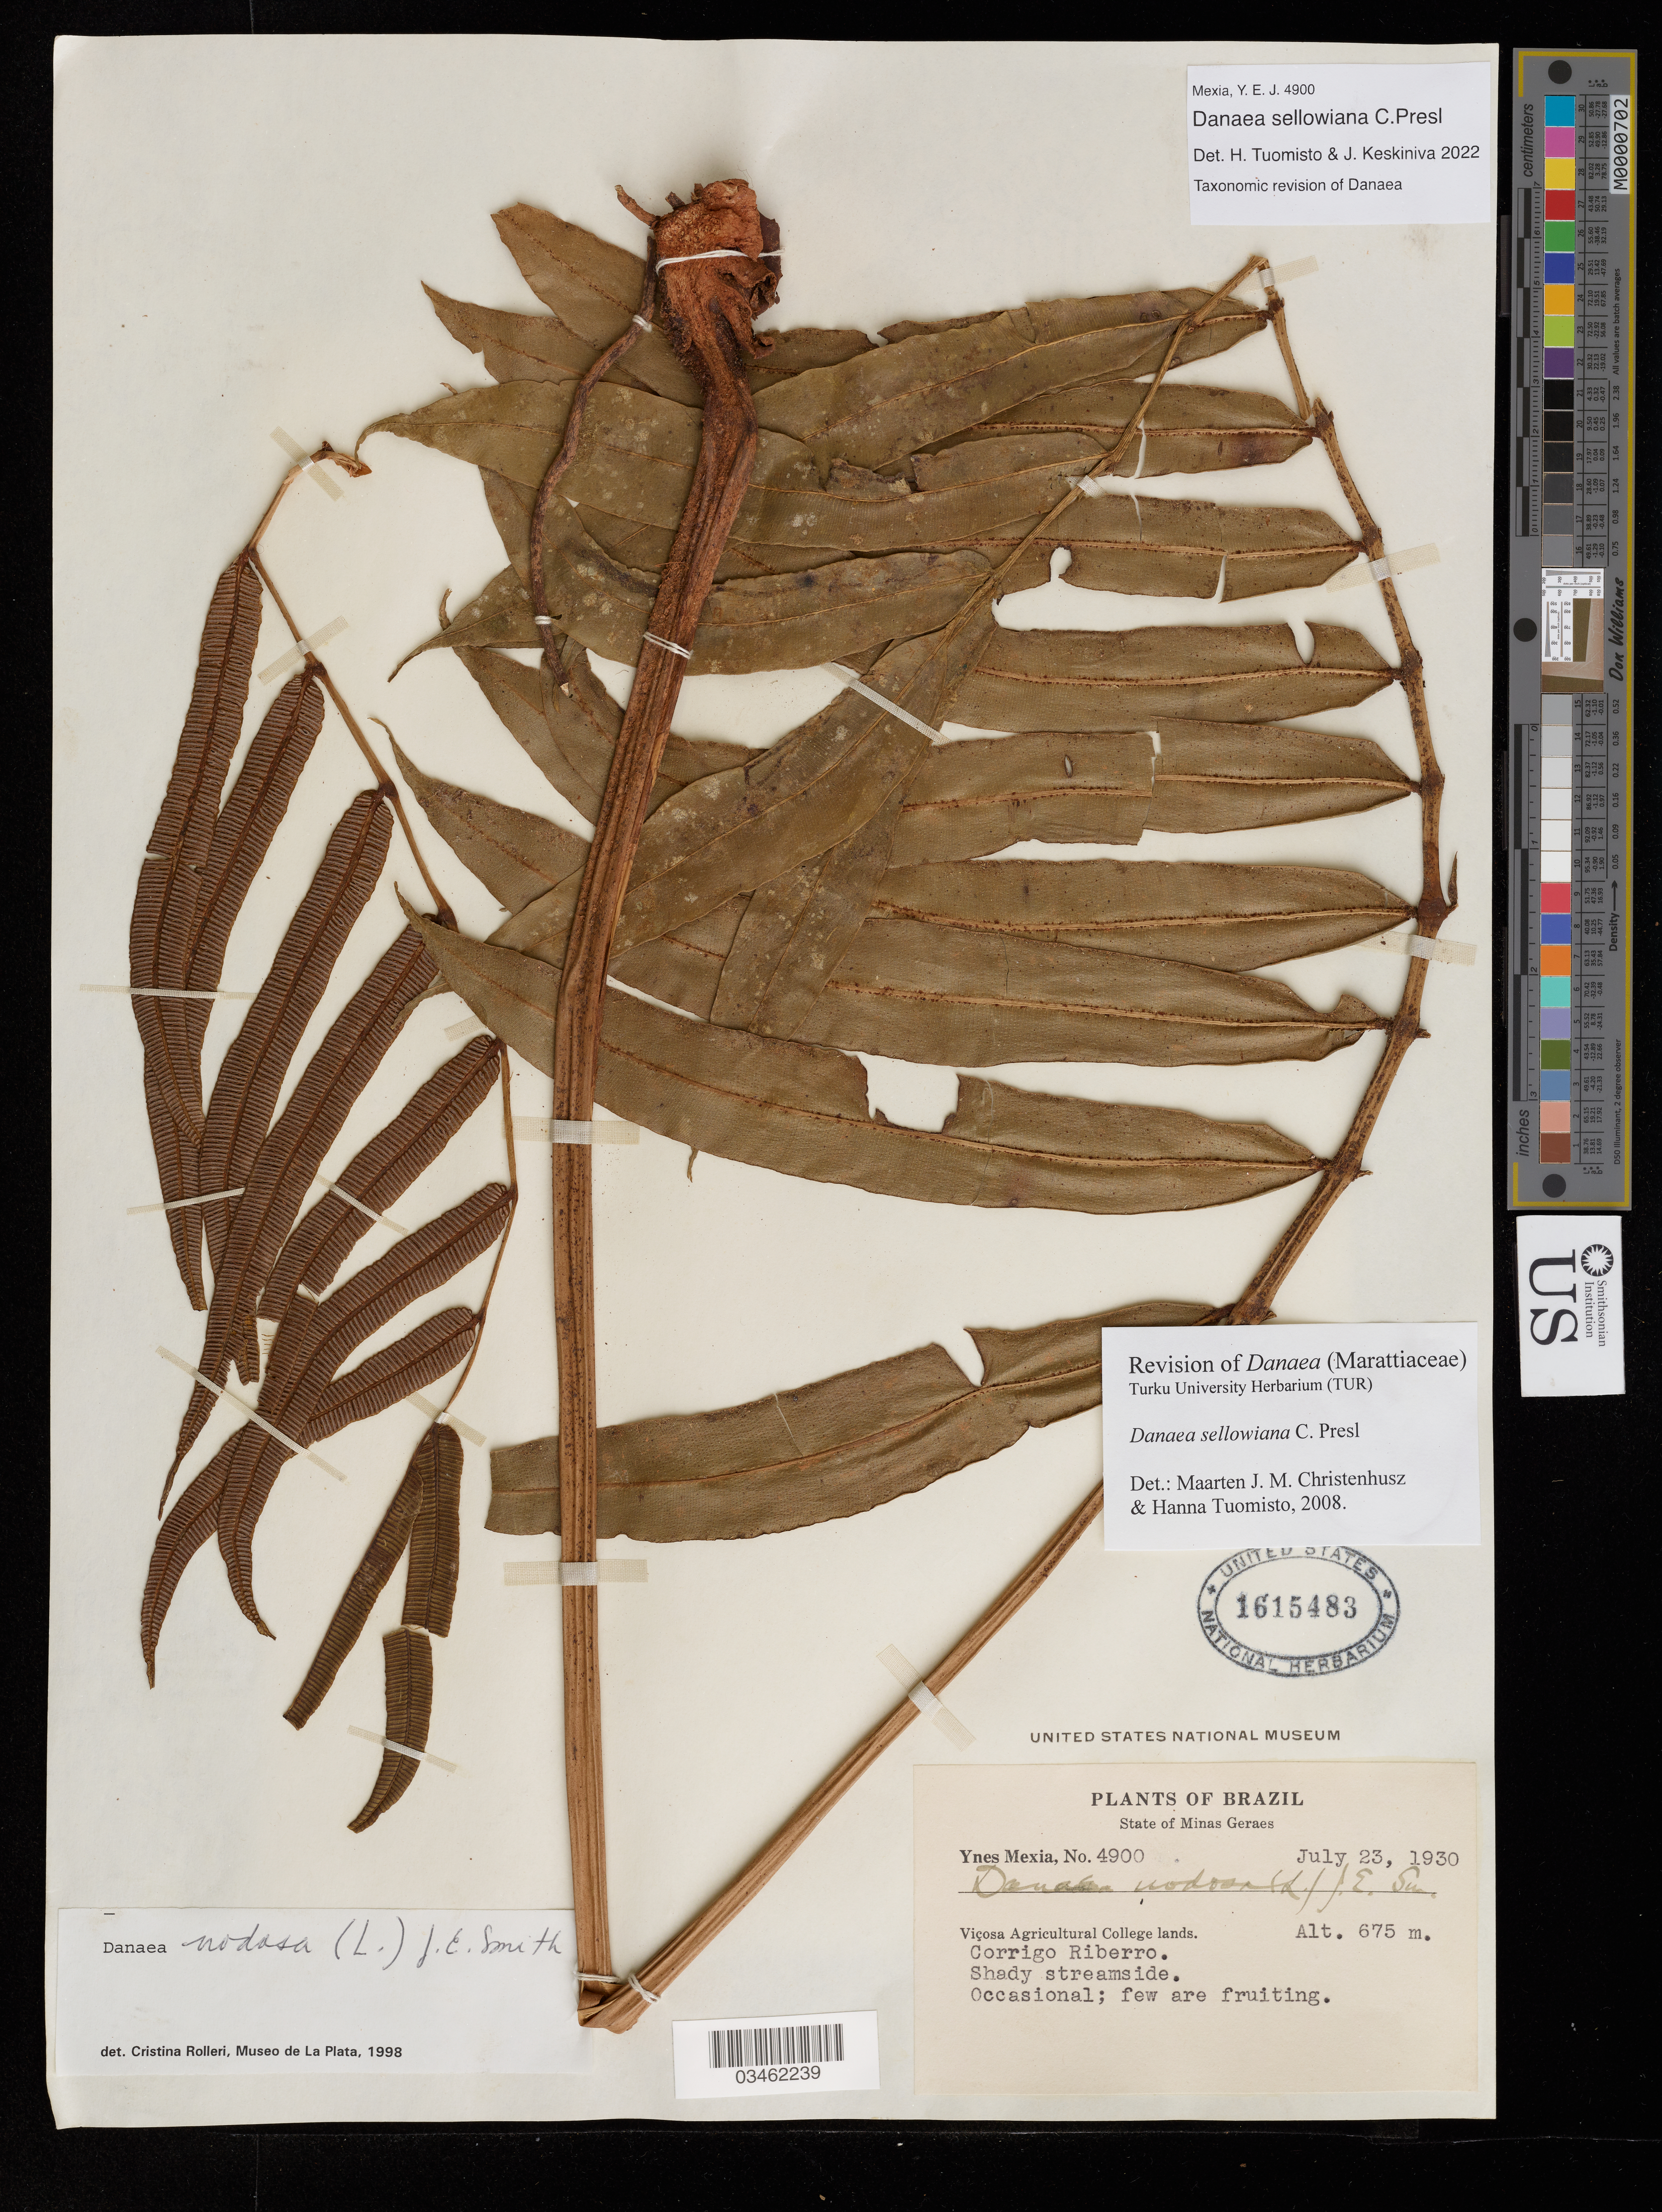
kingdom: Plantae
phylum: Tracheophyta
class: Polypodiopsida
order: Marattiales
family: Marattiaceae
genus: Danaea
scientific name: Danaea sellowiana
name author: Pr. in Corda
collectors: Y. Mexia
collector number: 4900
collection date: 1930-07-23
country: Brazil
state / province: Minas Gerais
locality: State of Minas Geraes. Viçosa Agricultural College lands. Corrigo Riberro.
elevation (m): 675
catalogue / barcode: US 1615483